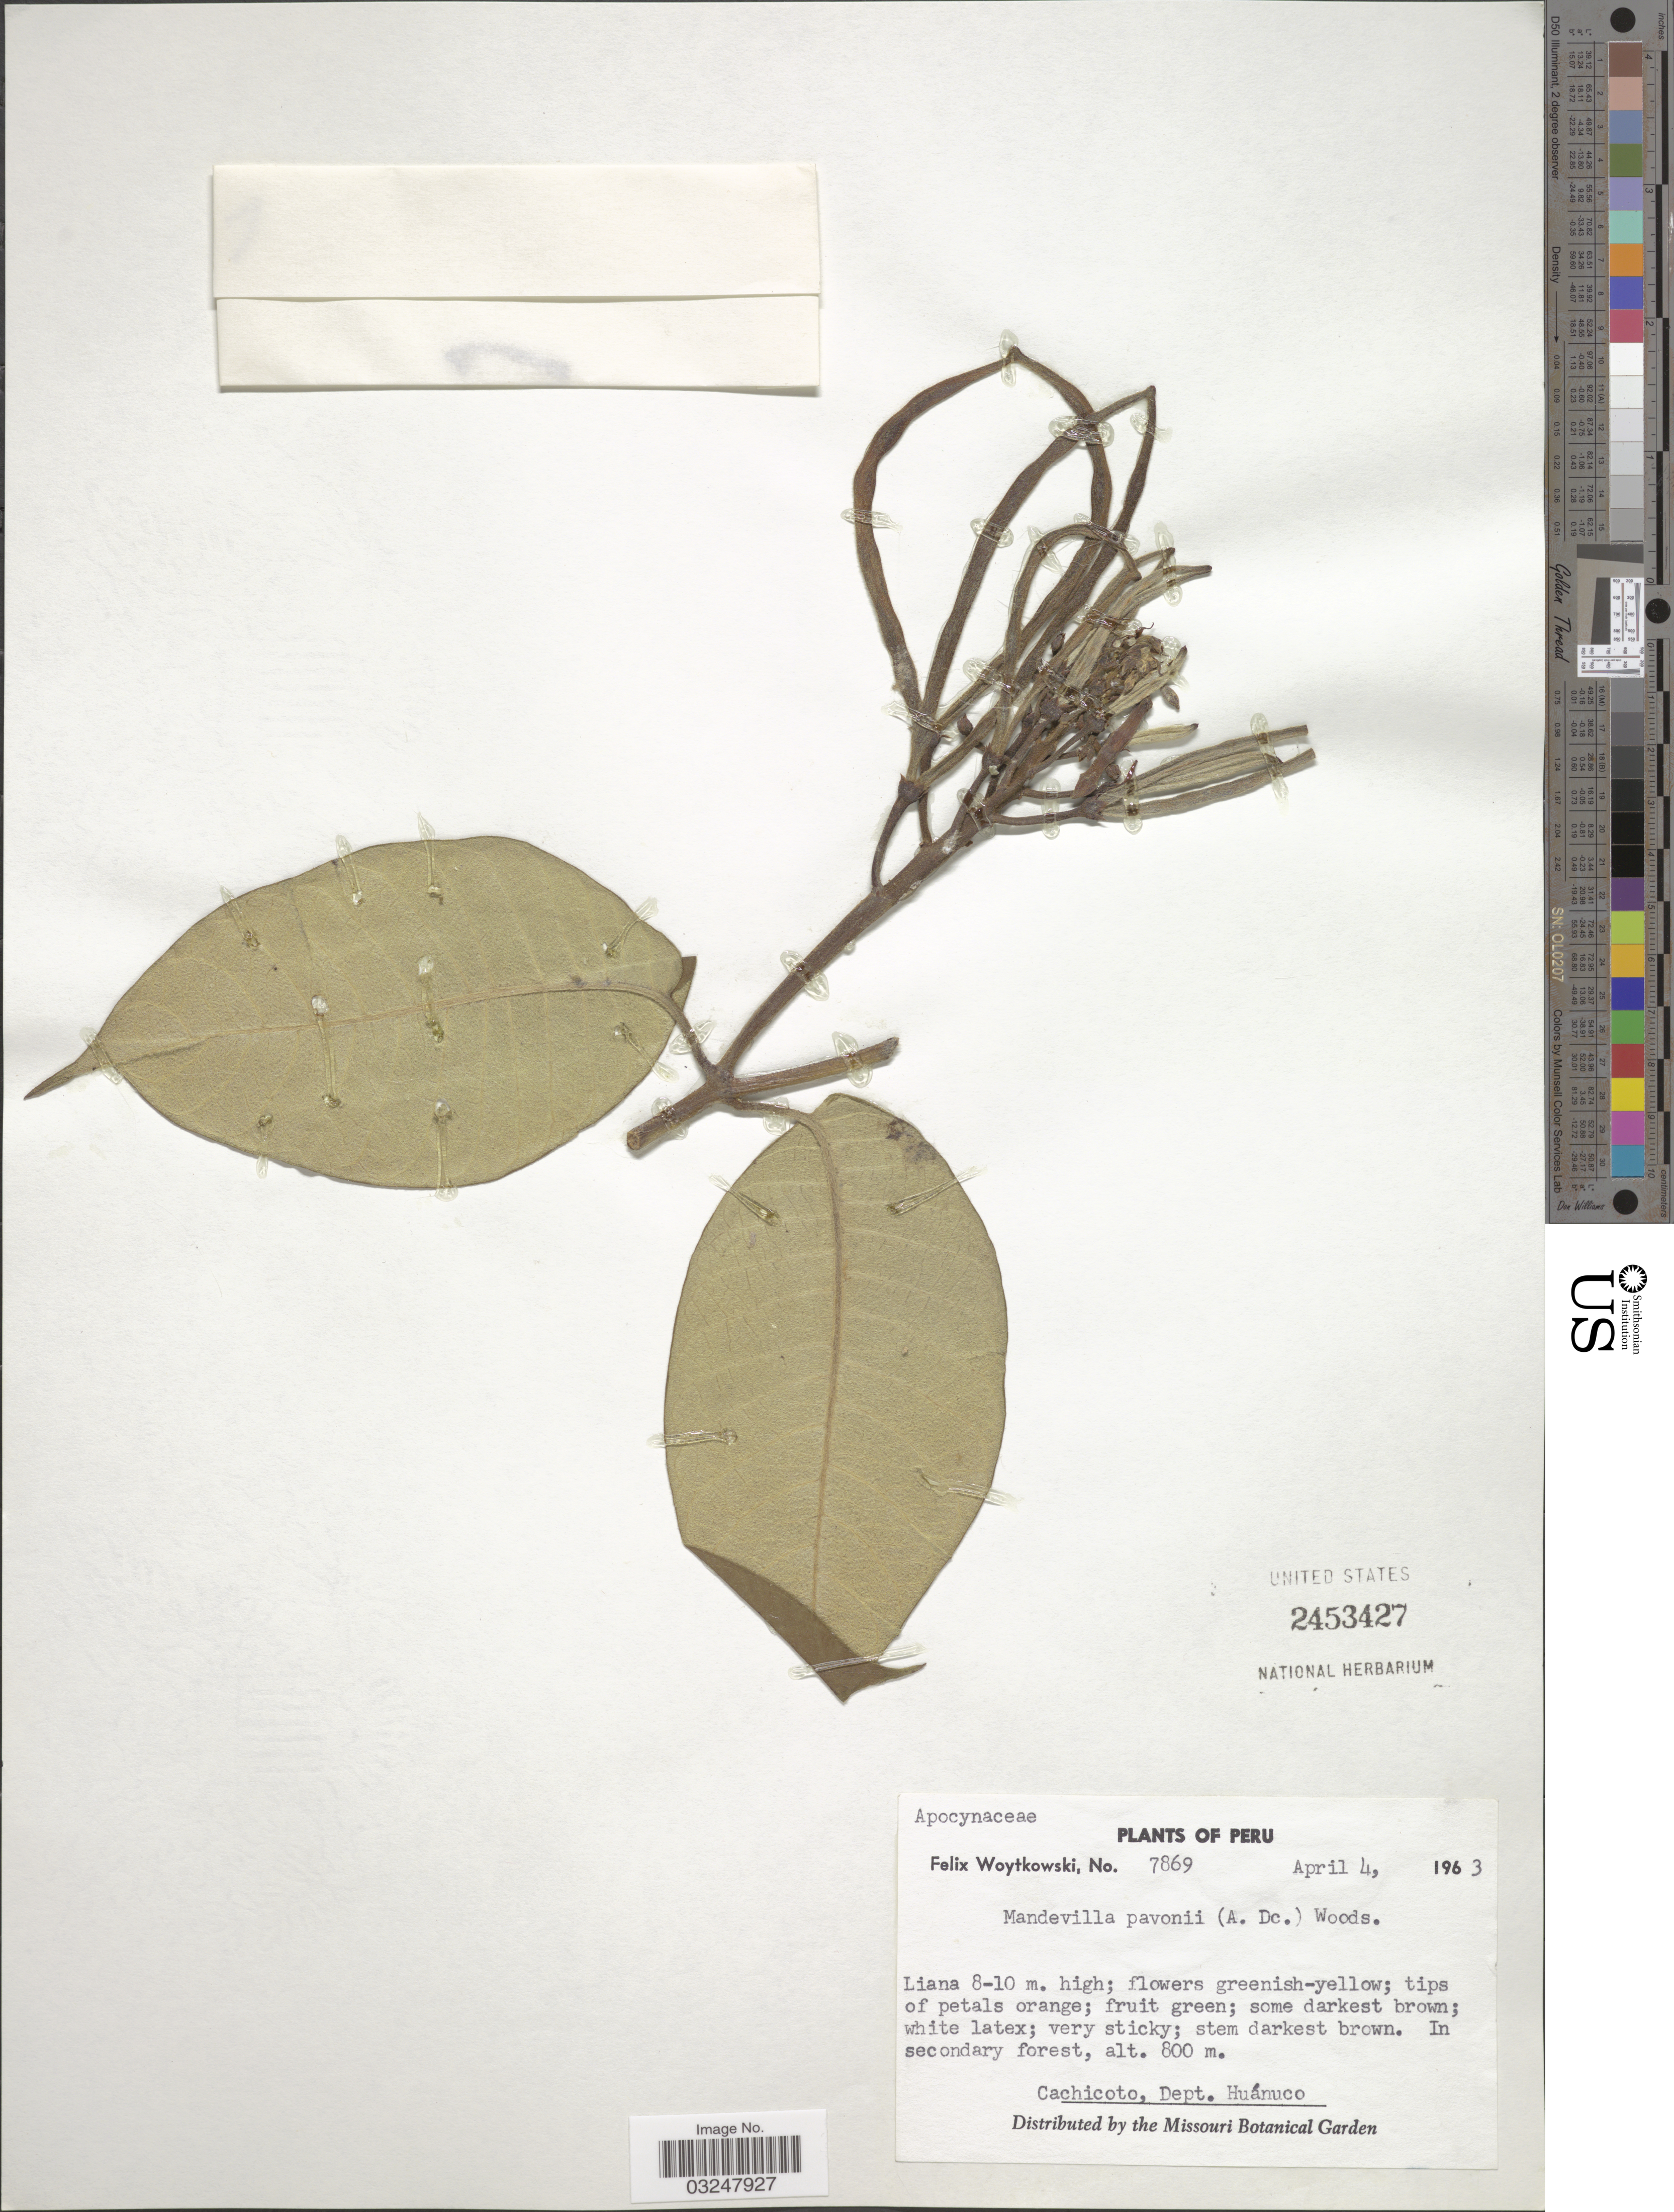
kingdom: Plantae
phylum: Tracheophyta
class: Magnoliopsida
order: Gentianales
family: Apocynaceae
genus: Mandevilla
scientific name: Mandevilla pavonii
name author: (A. DC.) Woodson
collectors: F. Woytkowski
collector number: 7869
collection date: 1963-04-04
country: Peru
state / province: Huánuco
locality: Cachicoto, Dept. Huánuco.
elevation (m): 800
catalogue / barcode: US 2453427